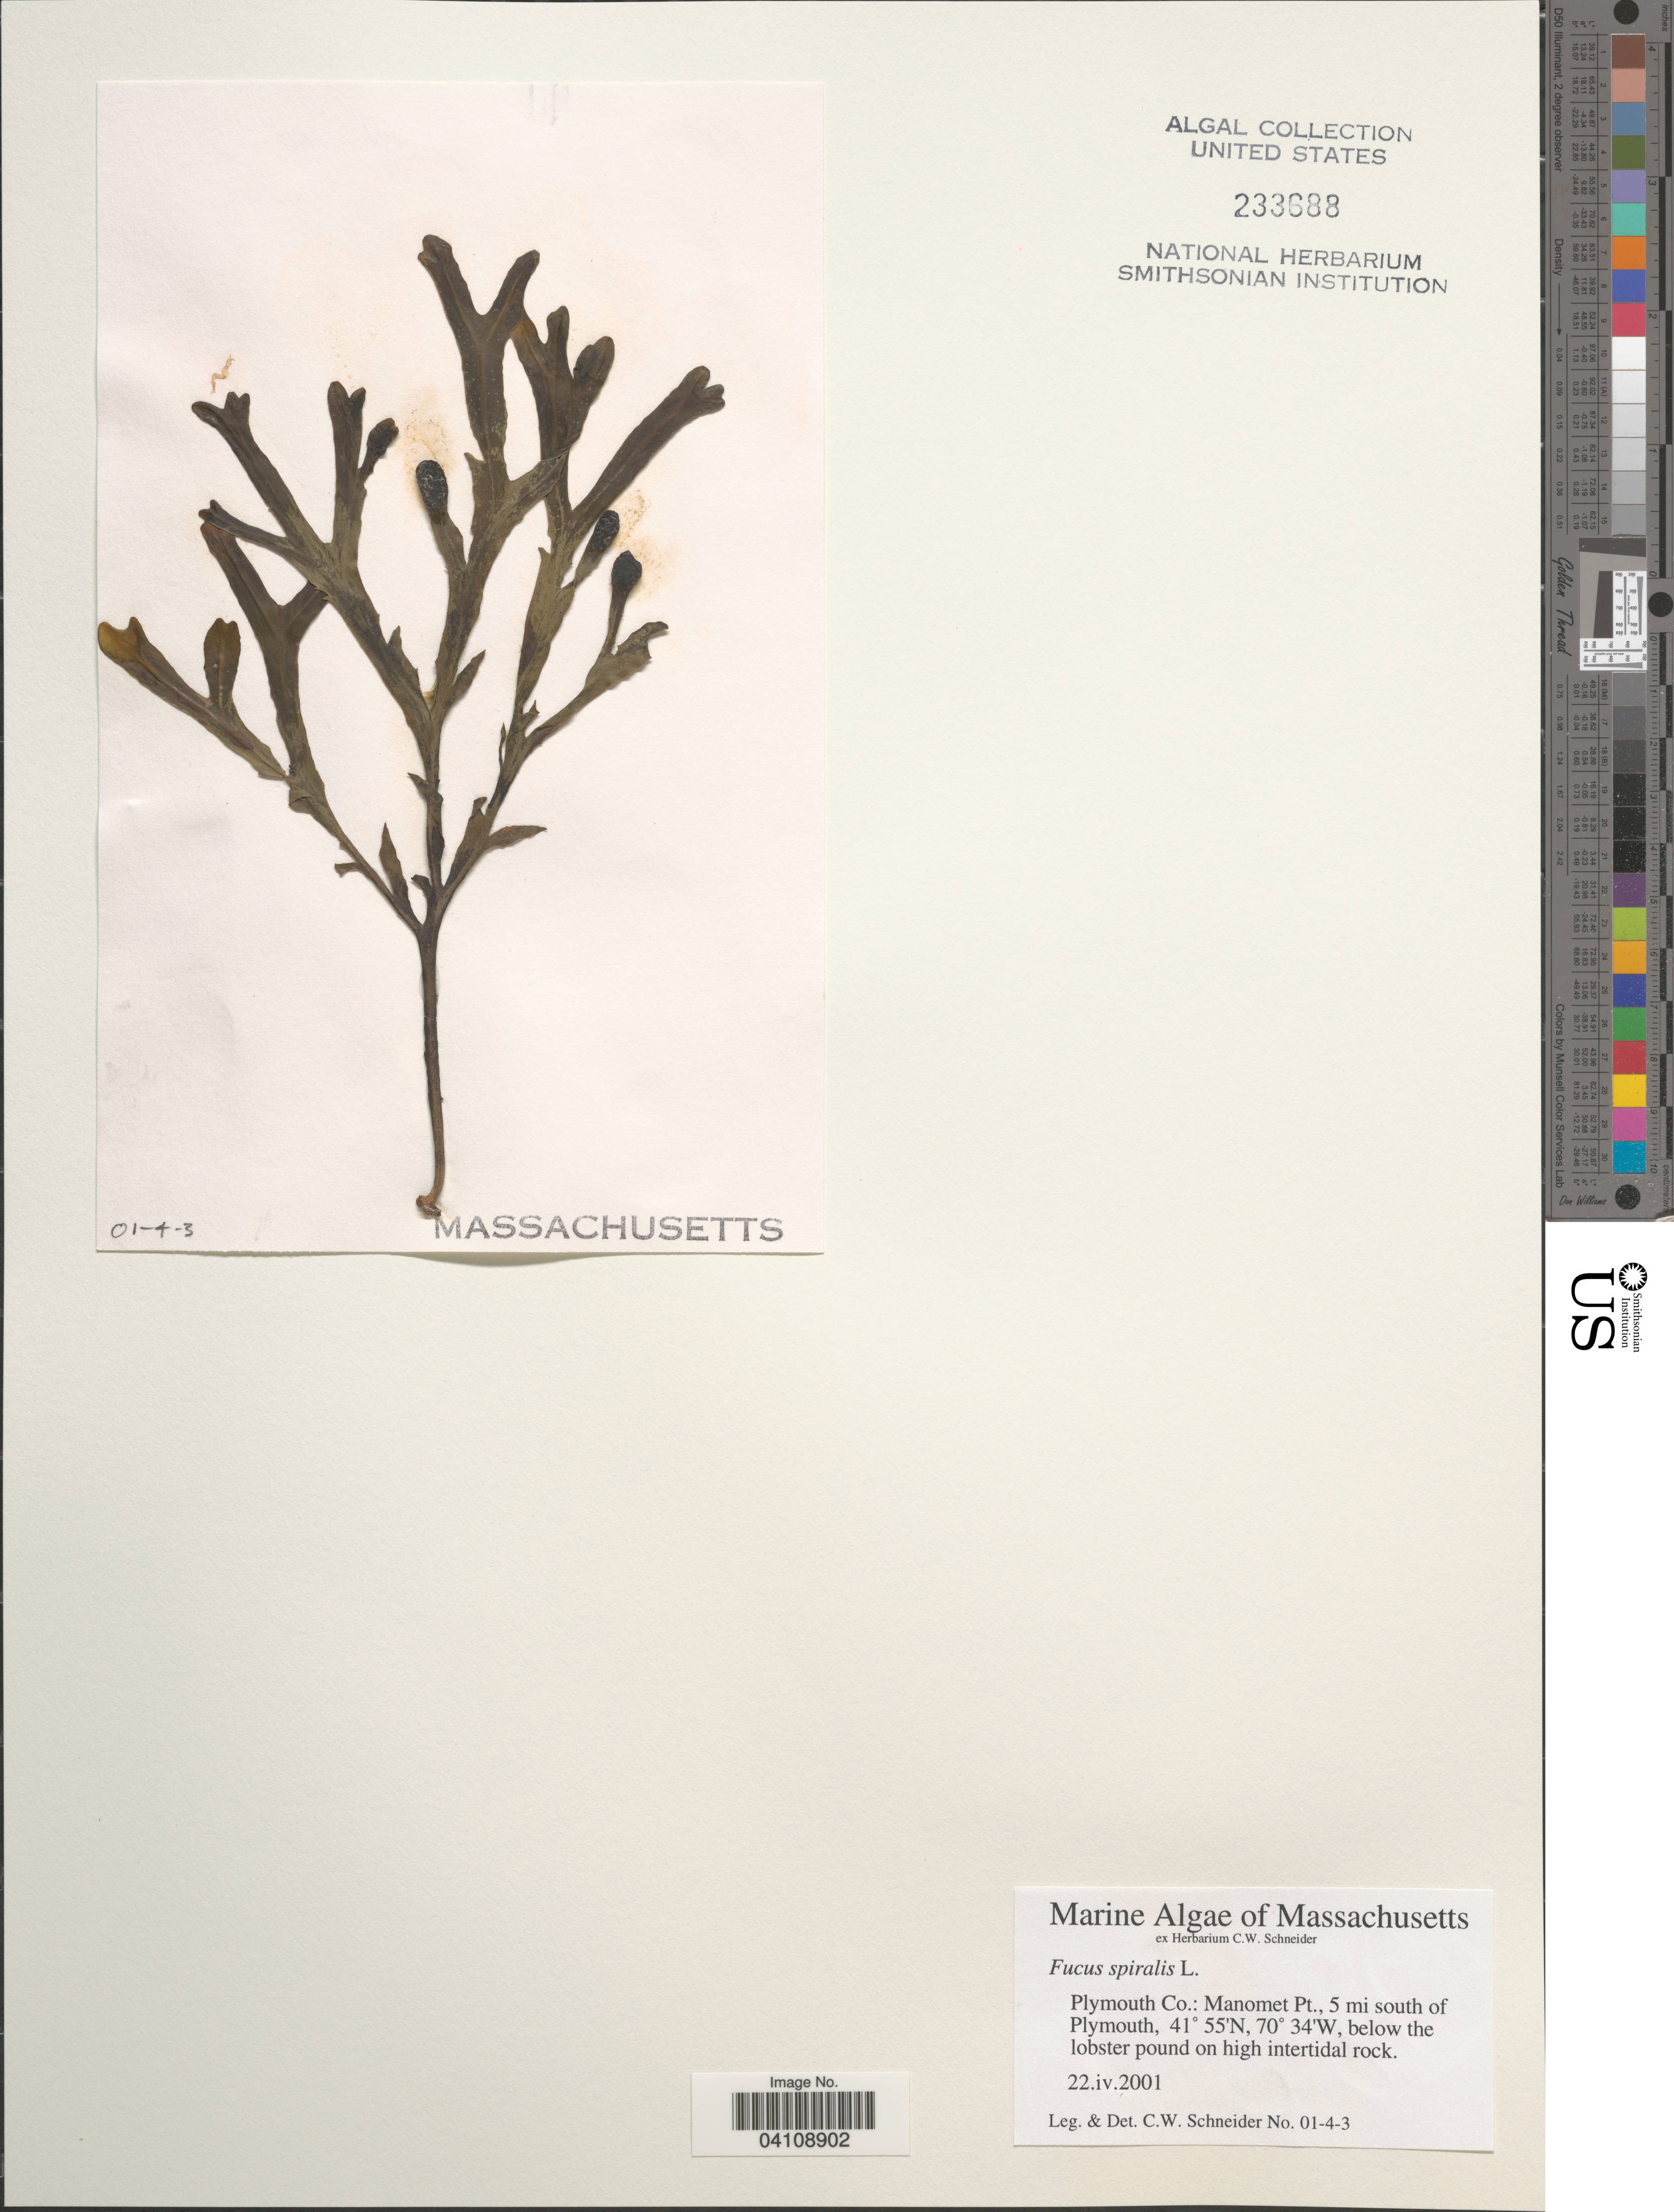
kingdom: Chromista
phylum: Ochrophyta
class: Phaeophyceae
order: Fucales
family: Fucaceae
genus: Fucus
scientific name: Fucus spiralis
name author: L.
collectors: C. W.Schneider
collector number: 01-4-3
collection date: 2001-04-22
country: United States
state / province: Massachusetts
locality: Plymouth Co.: Manomet Pt., 5 mi south of Plymouth.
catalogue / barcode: US 233688